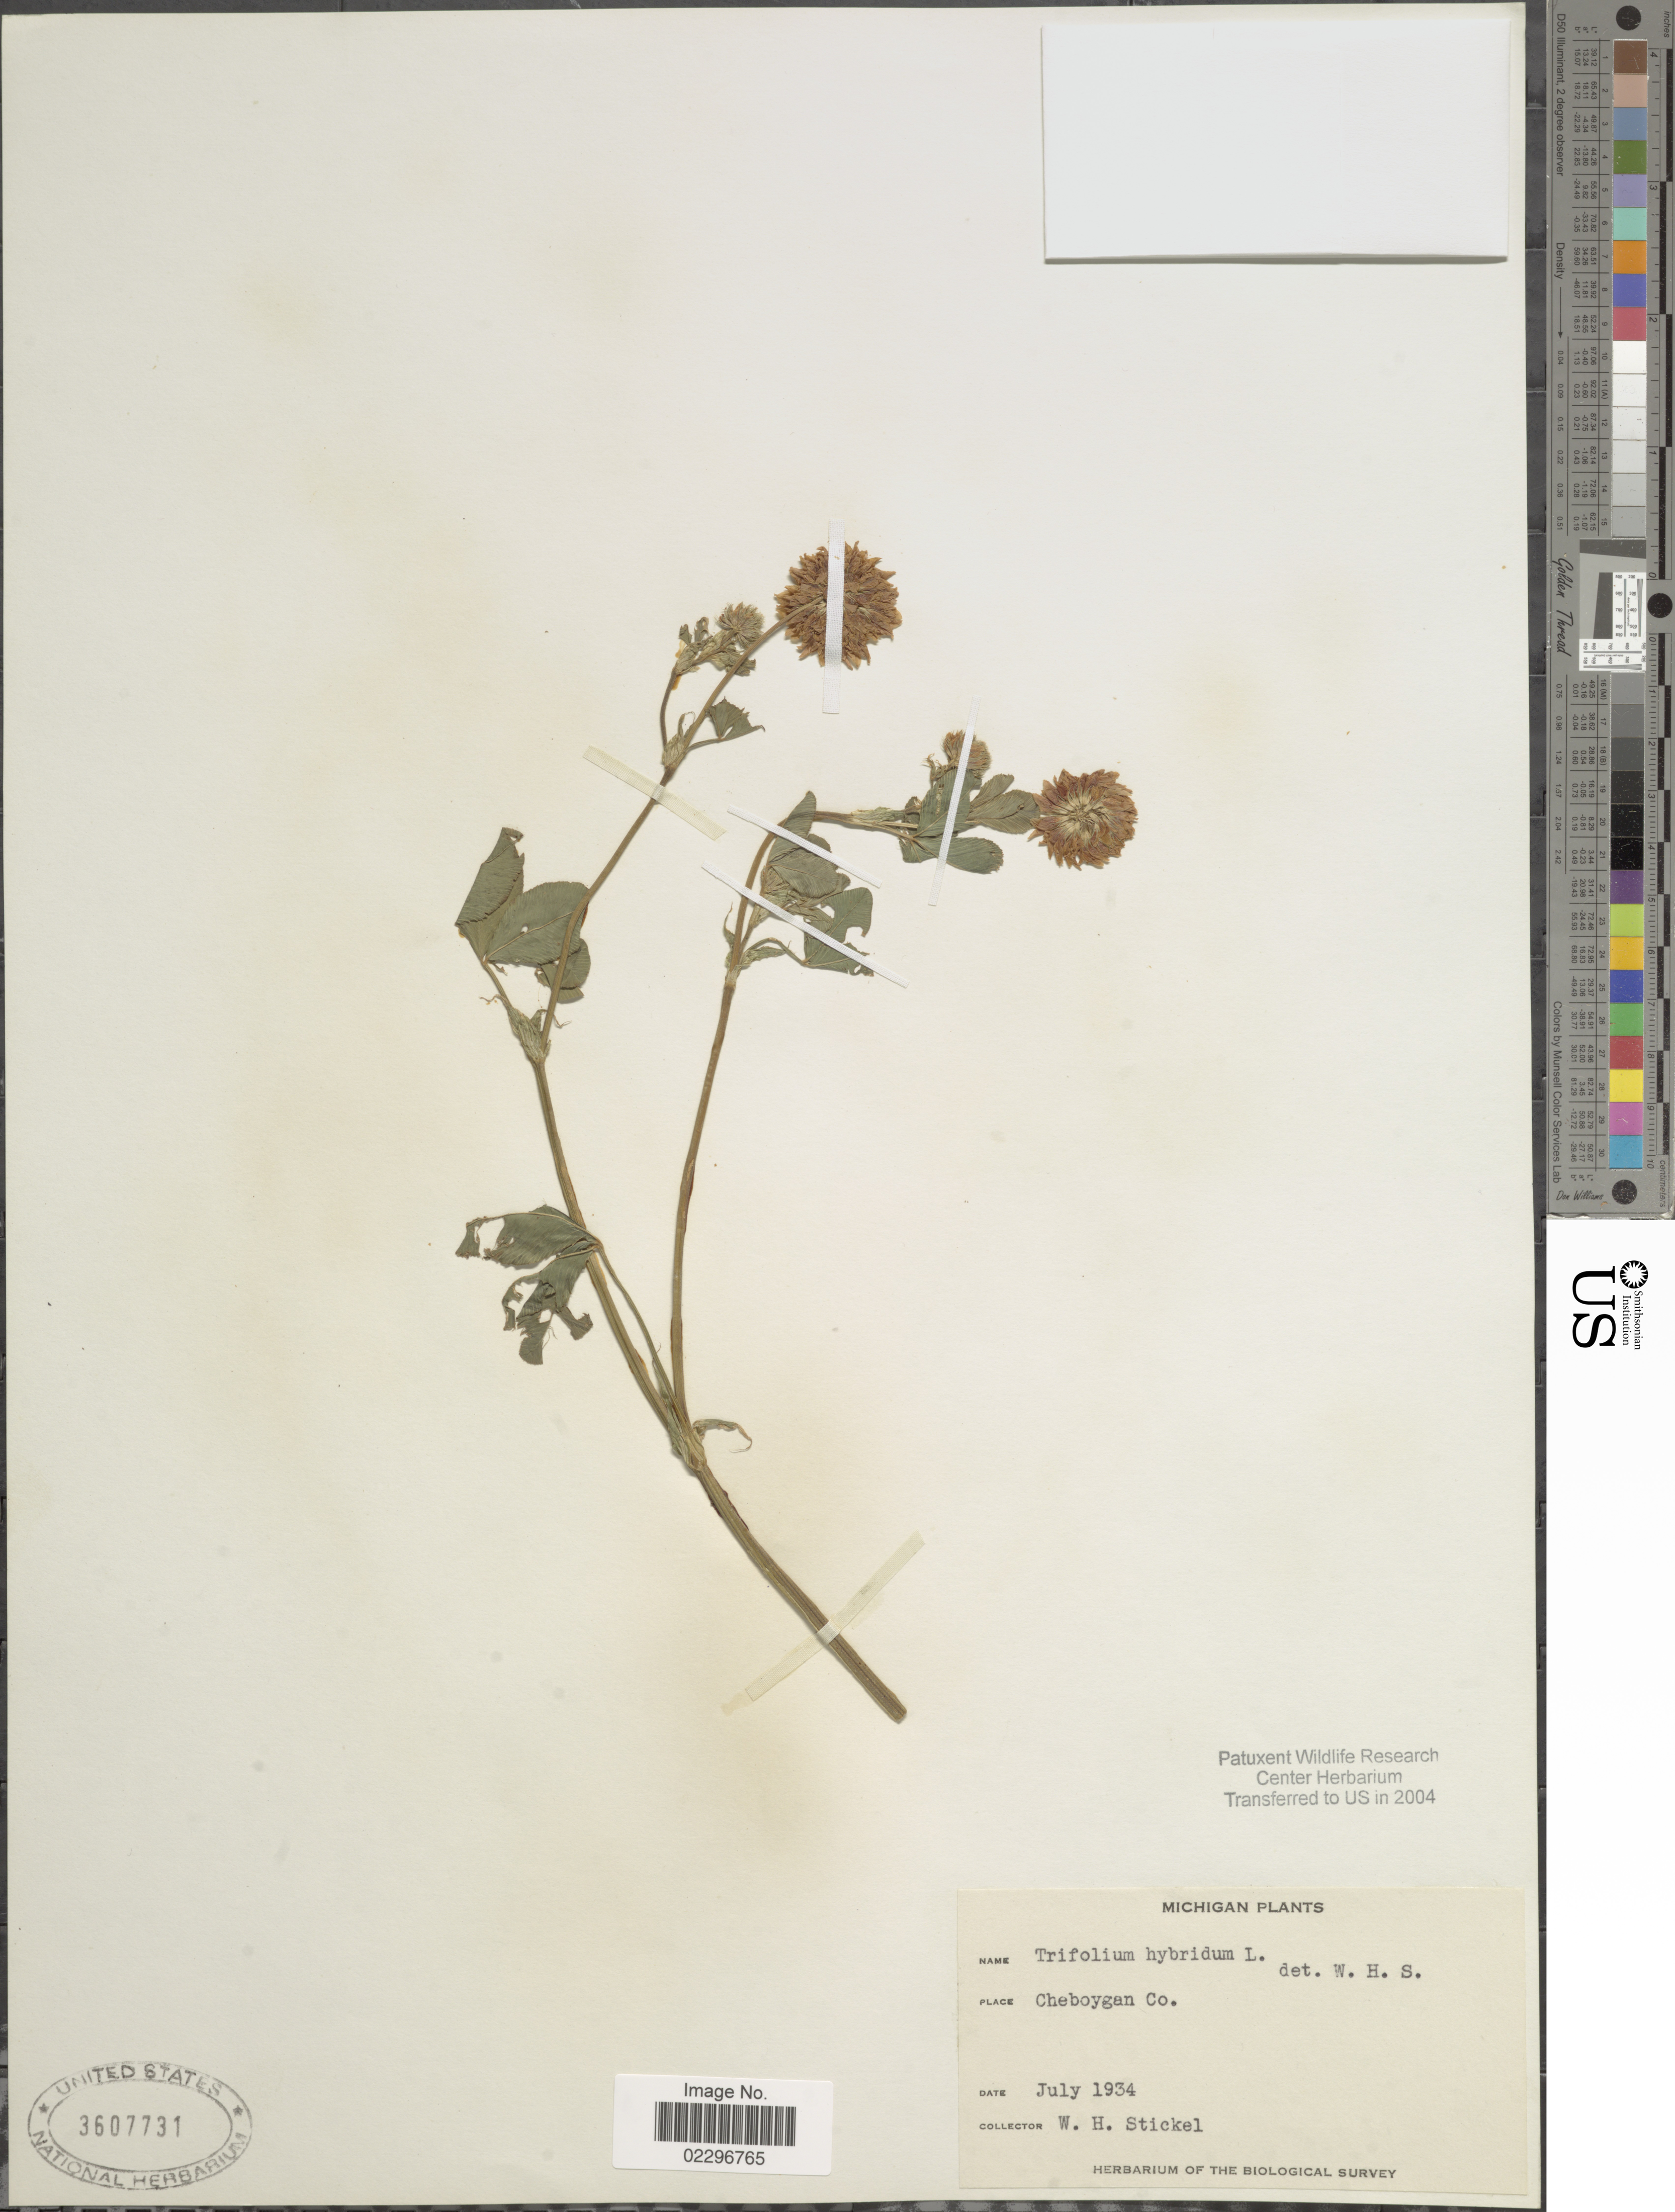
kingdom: Plantae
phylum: Tracheophyta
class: Magnoliopsida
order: Fabales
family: Fabaceae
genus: Trifolium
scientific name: Trifolium hybridum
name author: L.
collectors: W. Stickel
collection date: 1934-07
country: United States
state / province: Michigan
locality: Cheboygan Co.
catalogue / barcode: US 3607731